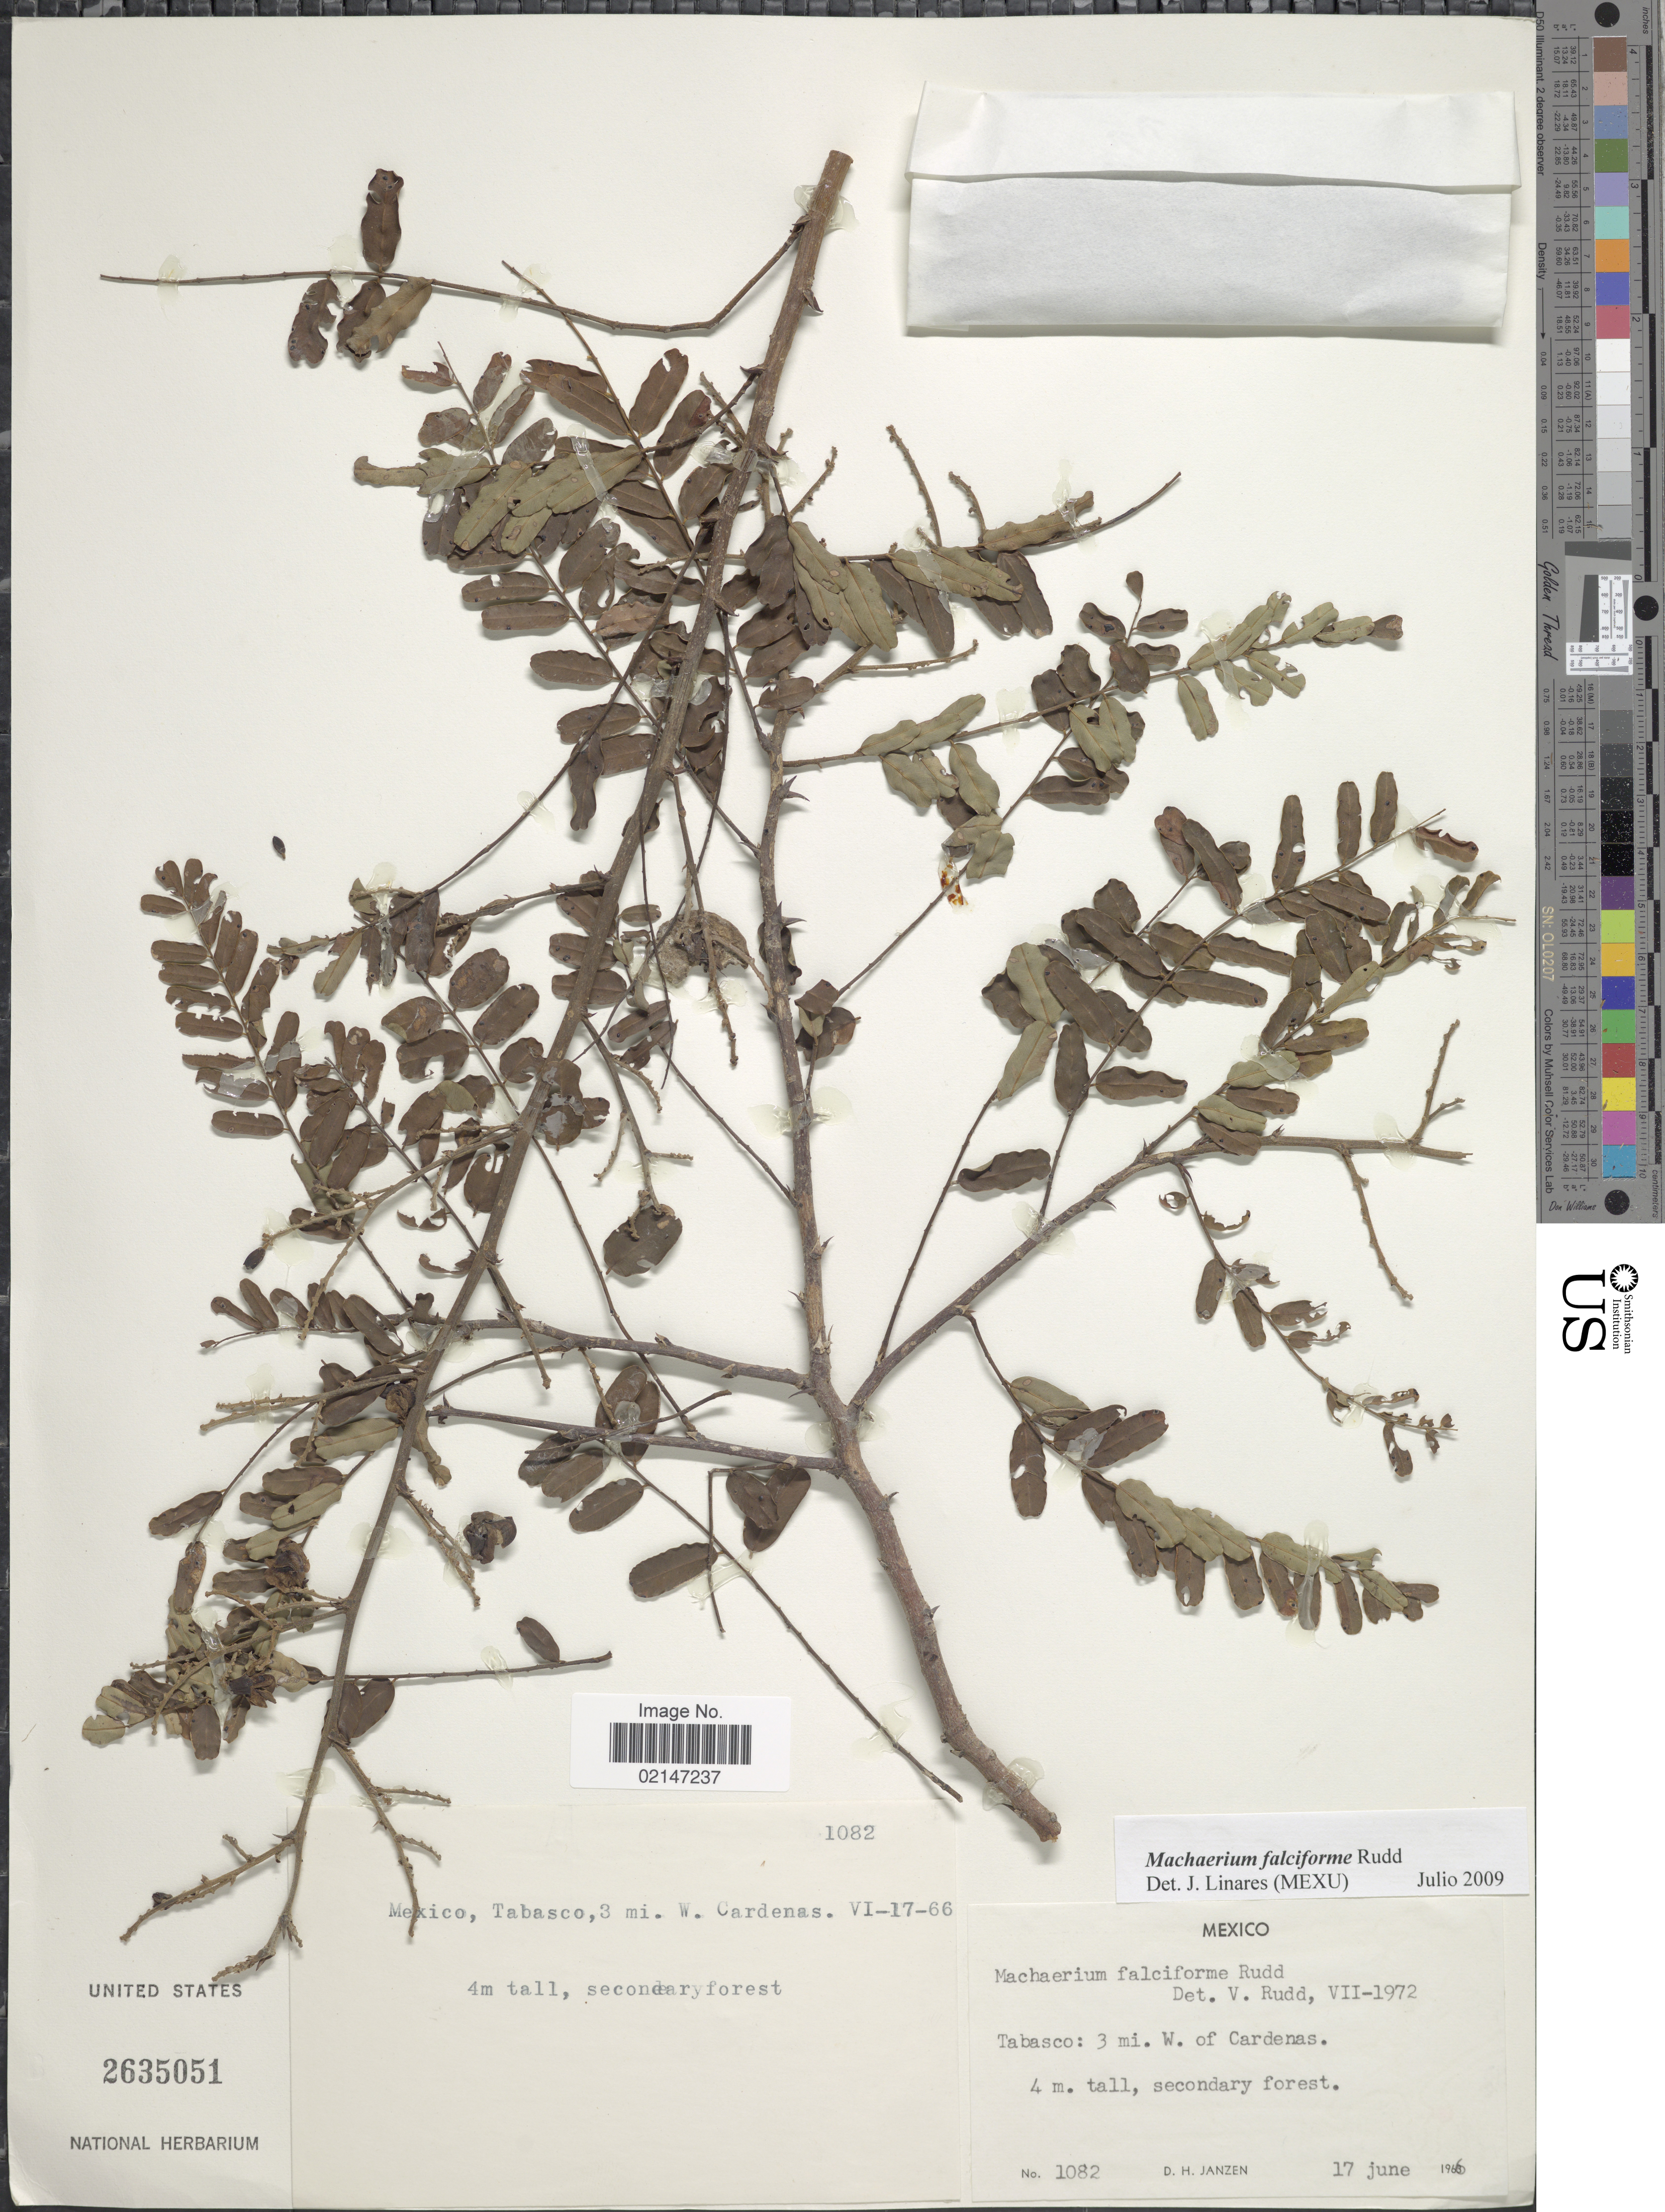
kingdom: Plantae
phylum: Tracheophyta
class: Magnoliopsida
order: Fabales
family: Fabaceae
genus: Machaerium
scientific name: Machaerium falciforme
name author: Rudd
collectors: D. Janzen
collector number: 1082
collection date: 1966-06-17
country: Mexico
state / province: Tabasco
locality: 3 mi W of Cardenas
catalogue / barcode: US 2635051